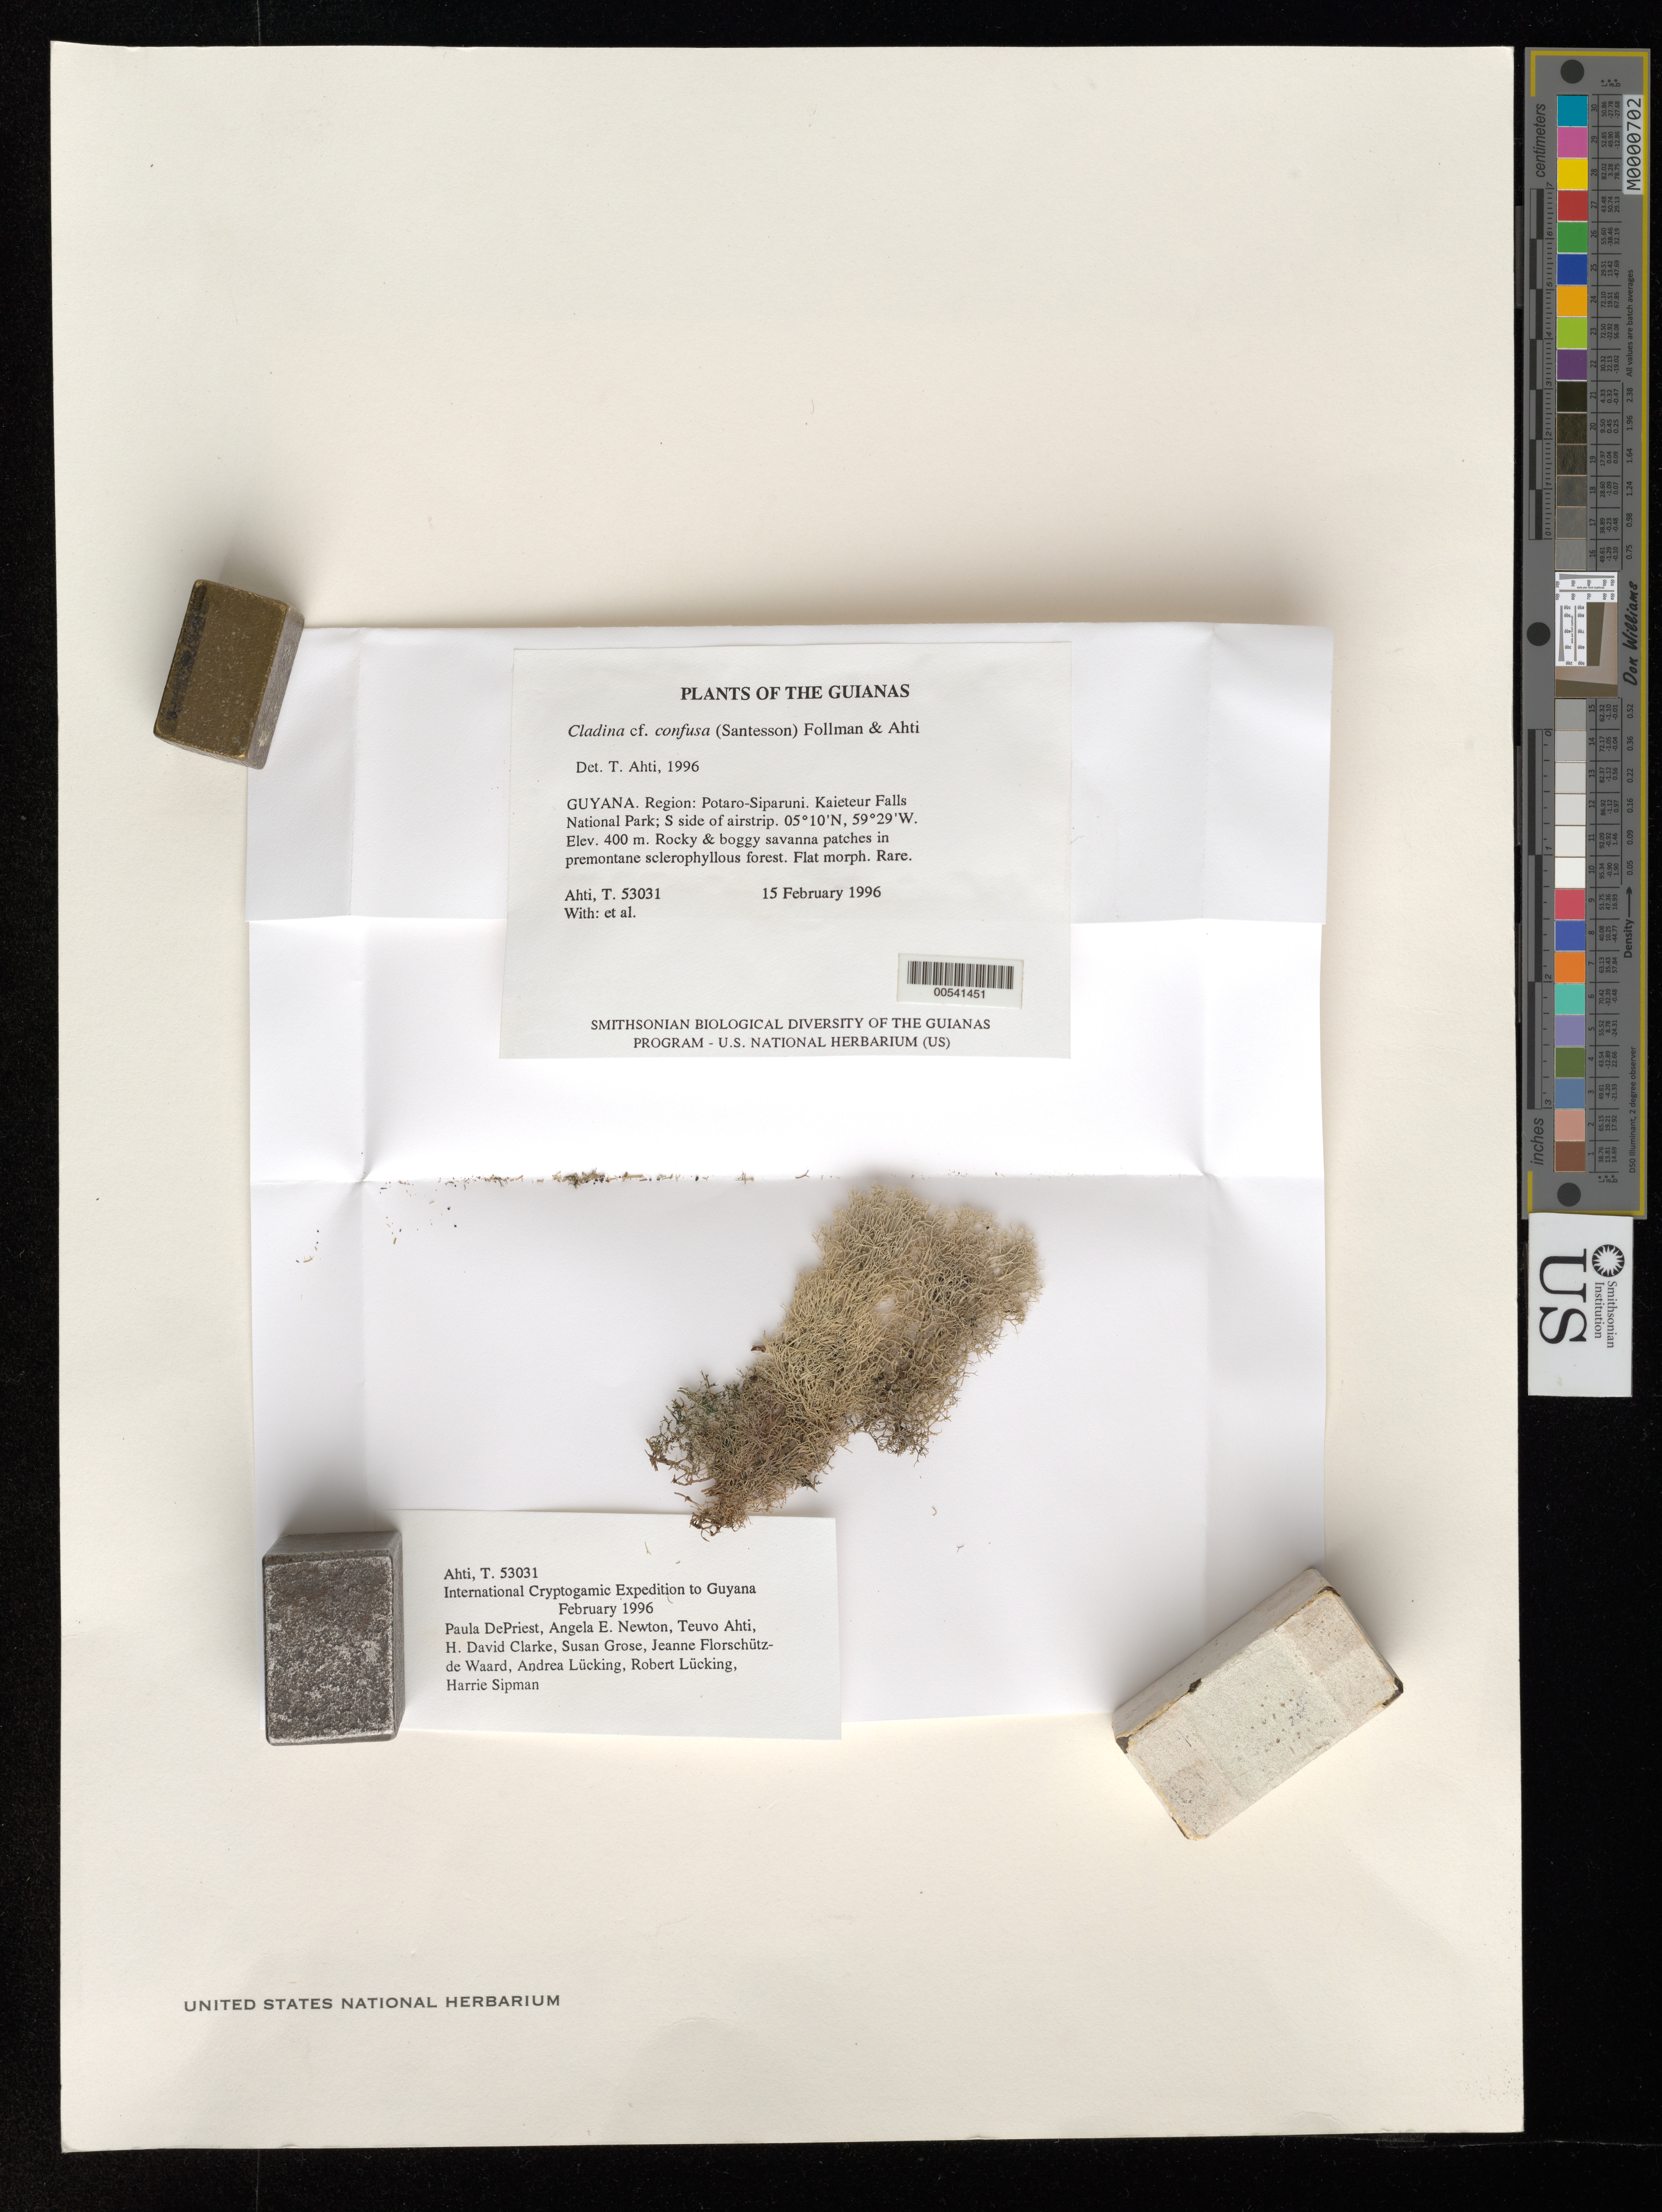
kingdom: Fungi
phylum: Ascomycota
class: Lecanoromycetes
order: Lecanorales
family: Cladoniaceae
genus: Cladina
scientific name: Cladina confusa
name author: (R. Sant.) Follmann & Ahti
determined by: Ahti, Teuvo T.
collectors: T. T. Ahti et al.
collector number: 53031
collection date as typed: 15 February 1996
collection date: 1996-02-15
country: Guyana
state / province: Potaro-Siparuni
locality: Kaieteur Falls National Park; S side of airstrip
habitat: Rocky & boggy savanna patches in premontane sclerophyllous forest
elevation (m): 400